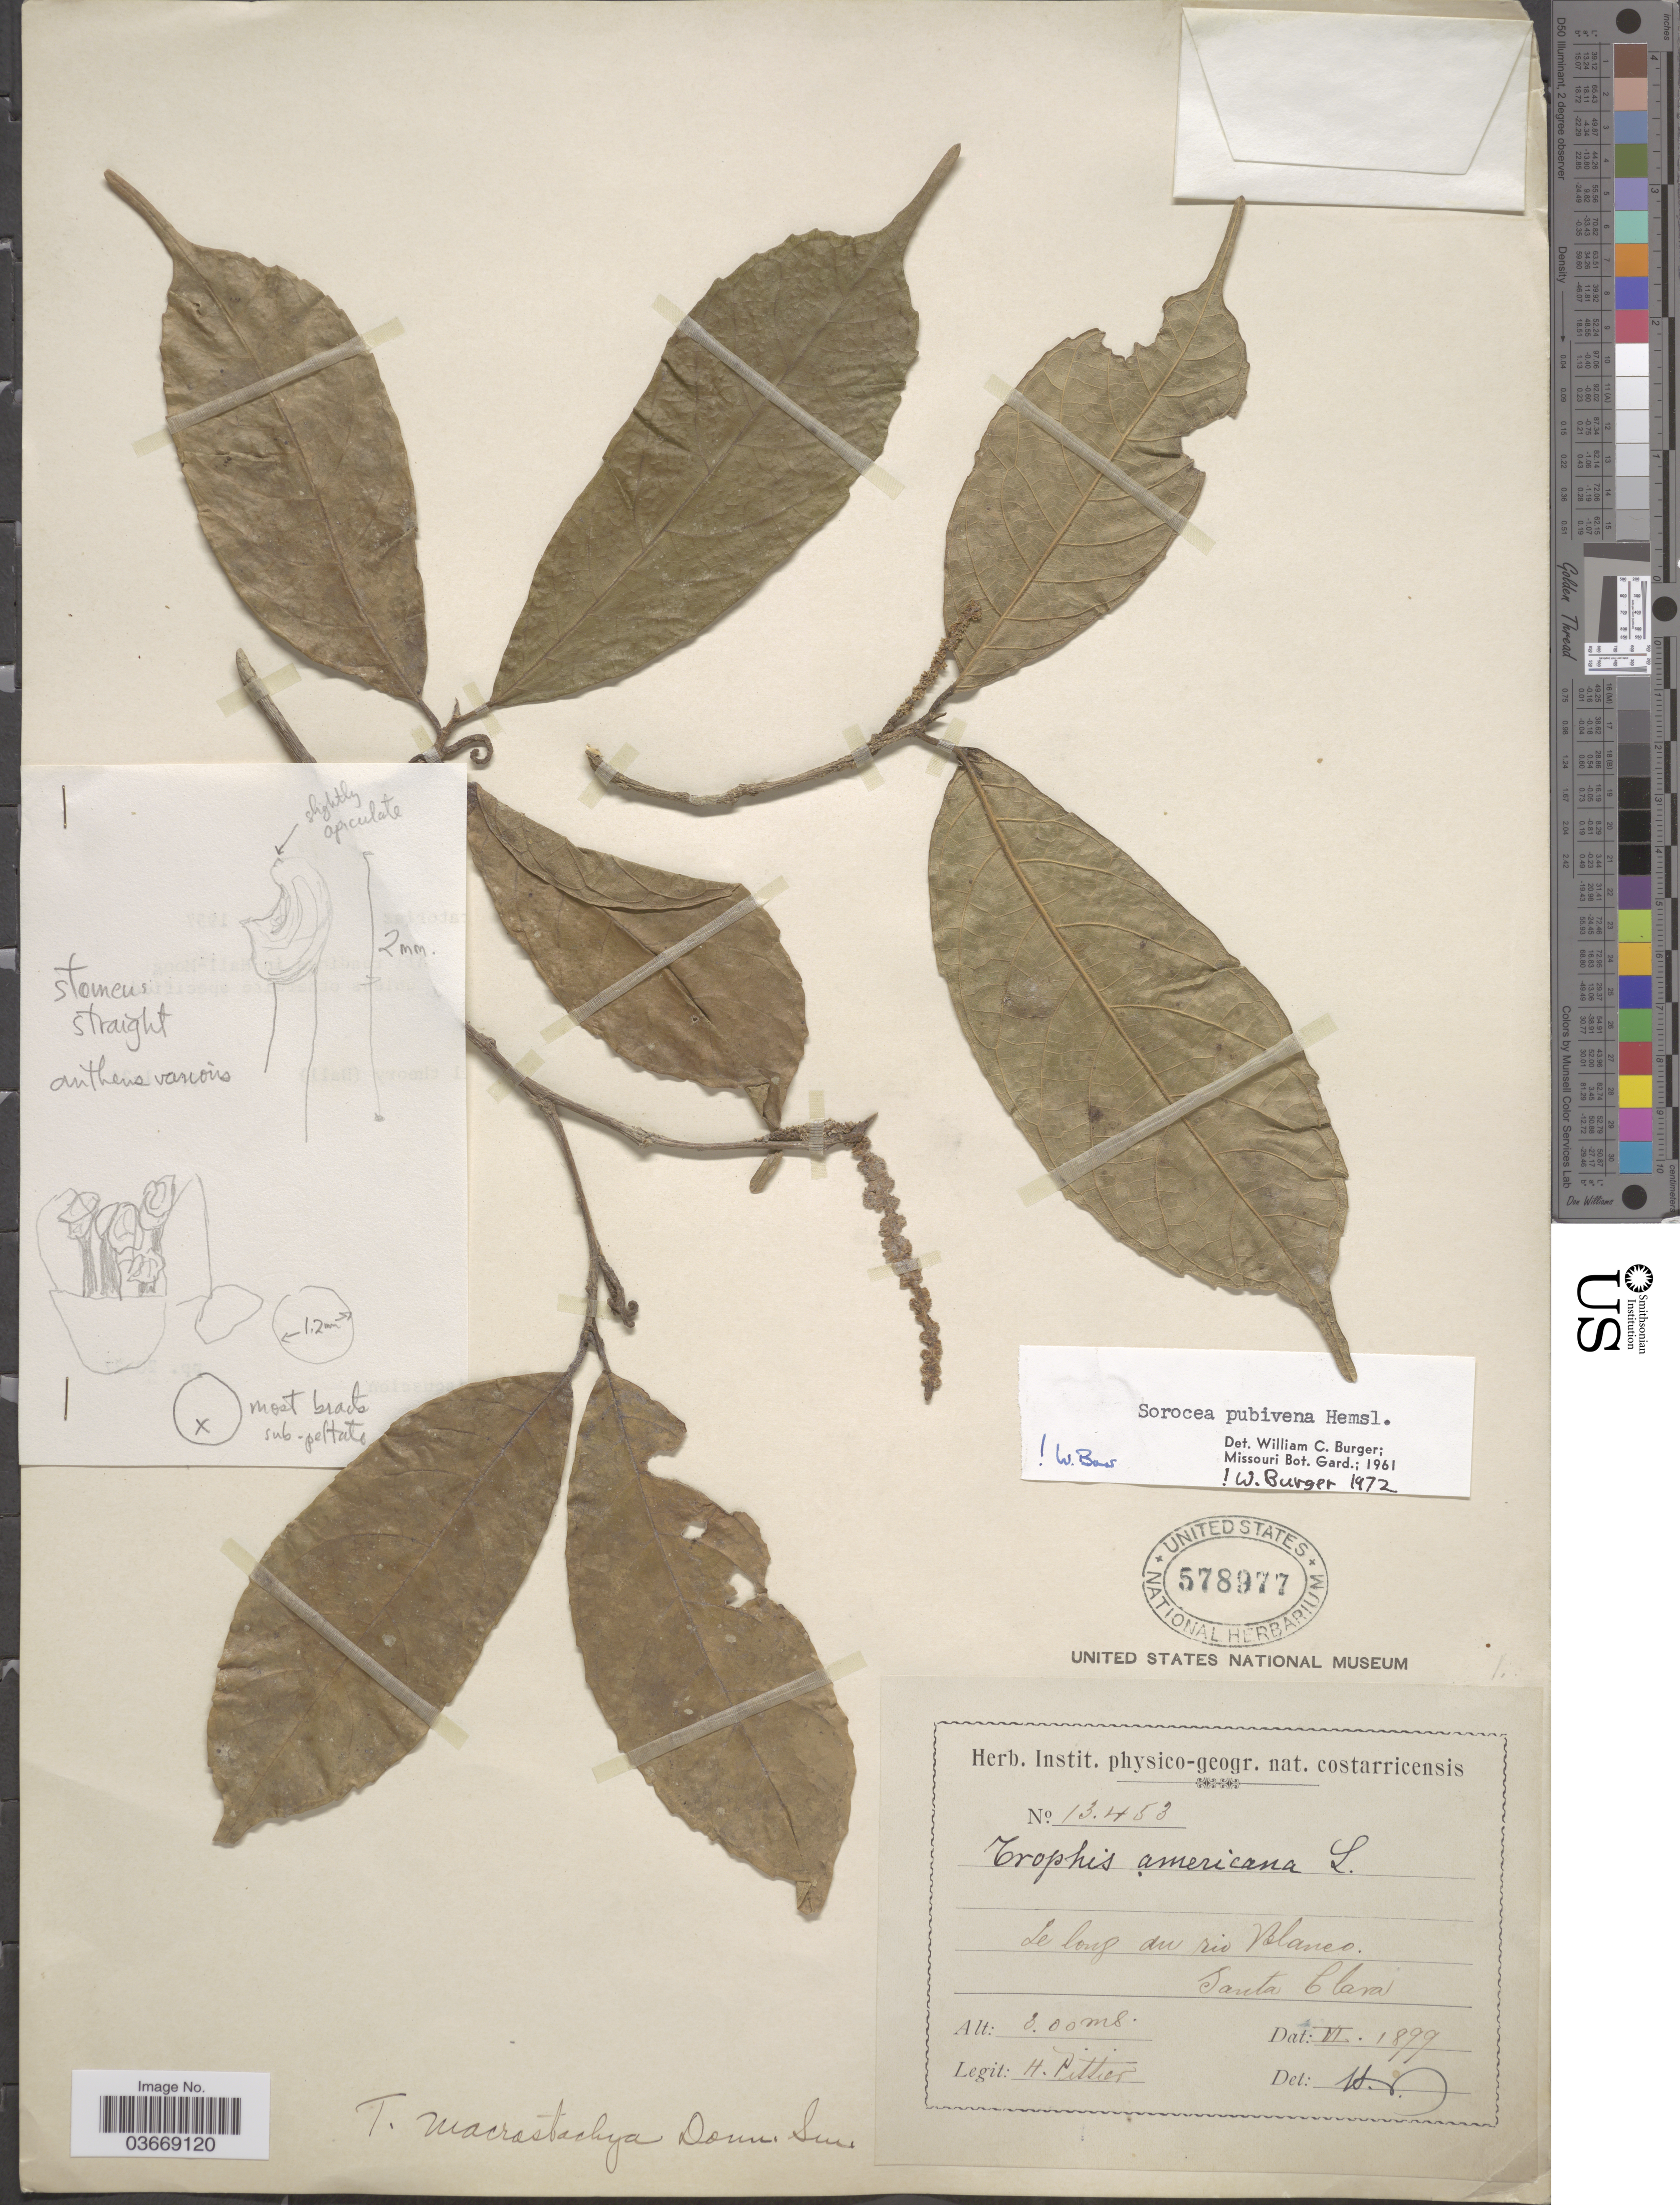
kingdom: Plantae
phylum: Tracheophyta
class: Magnoliopsida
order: Rosales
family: Moraceae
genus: Sorocea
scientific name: Sorocea pubivena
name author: Hemsl.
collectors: H. F. Pittier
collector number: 13453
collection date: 1899-06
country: Costa Rica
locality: Le long du rio Blanco. Santa Clara.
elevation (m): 800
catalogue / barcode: US 578977